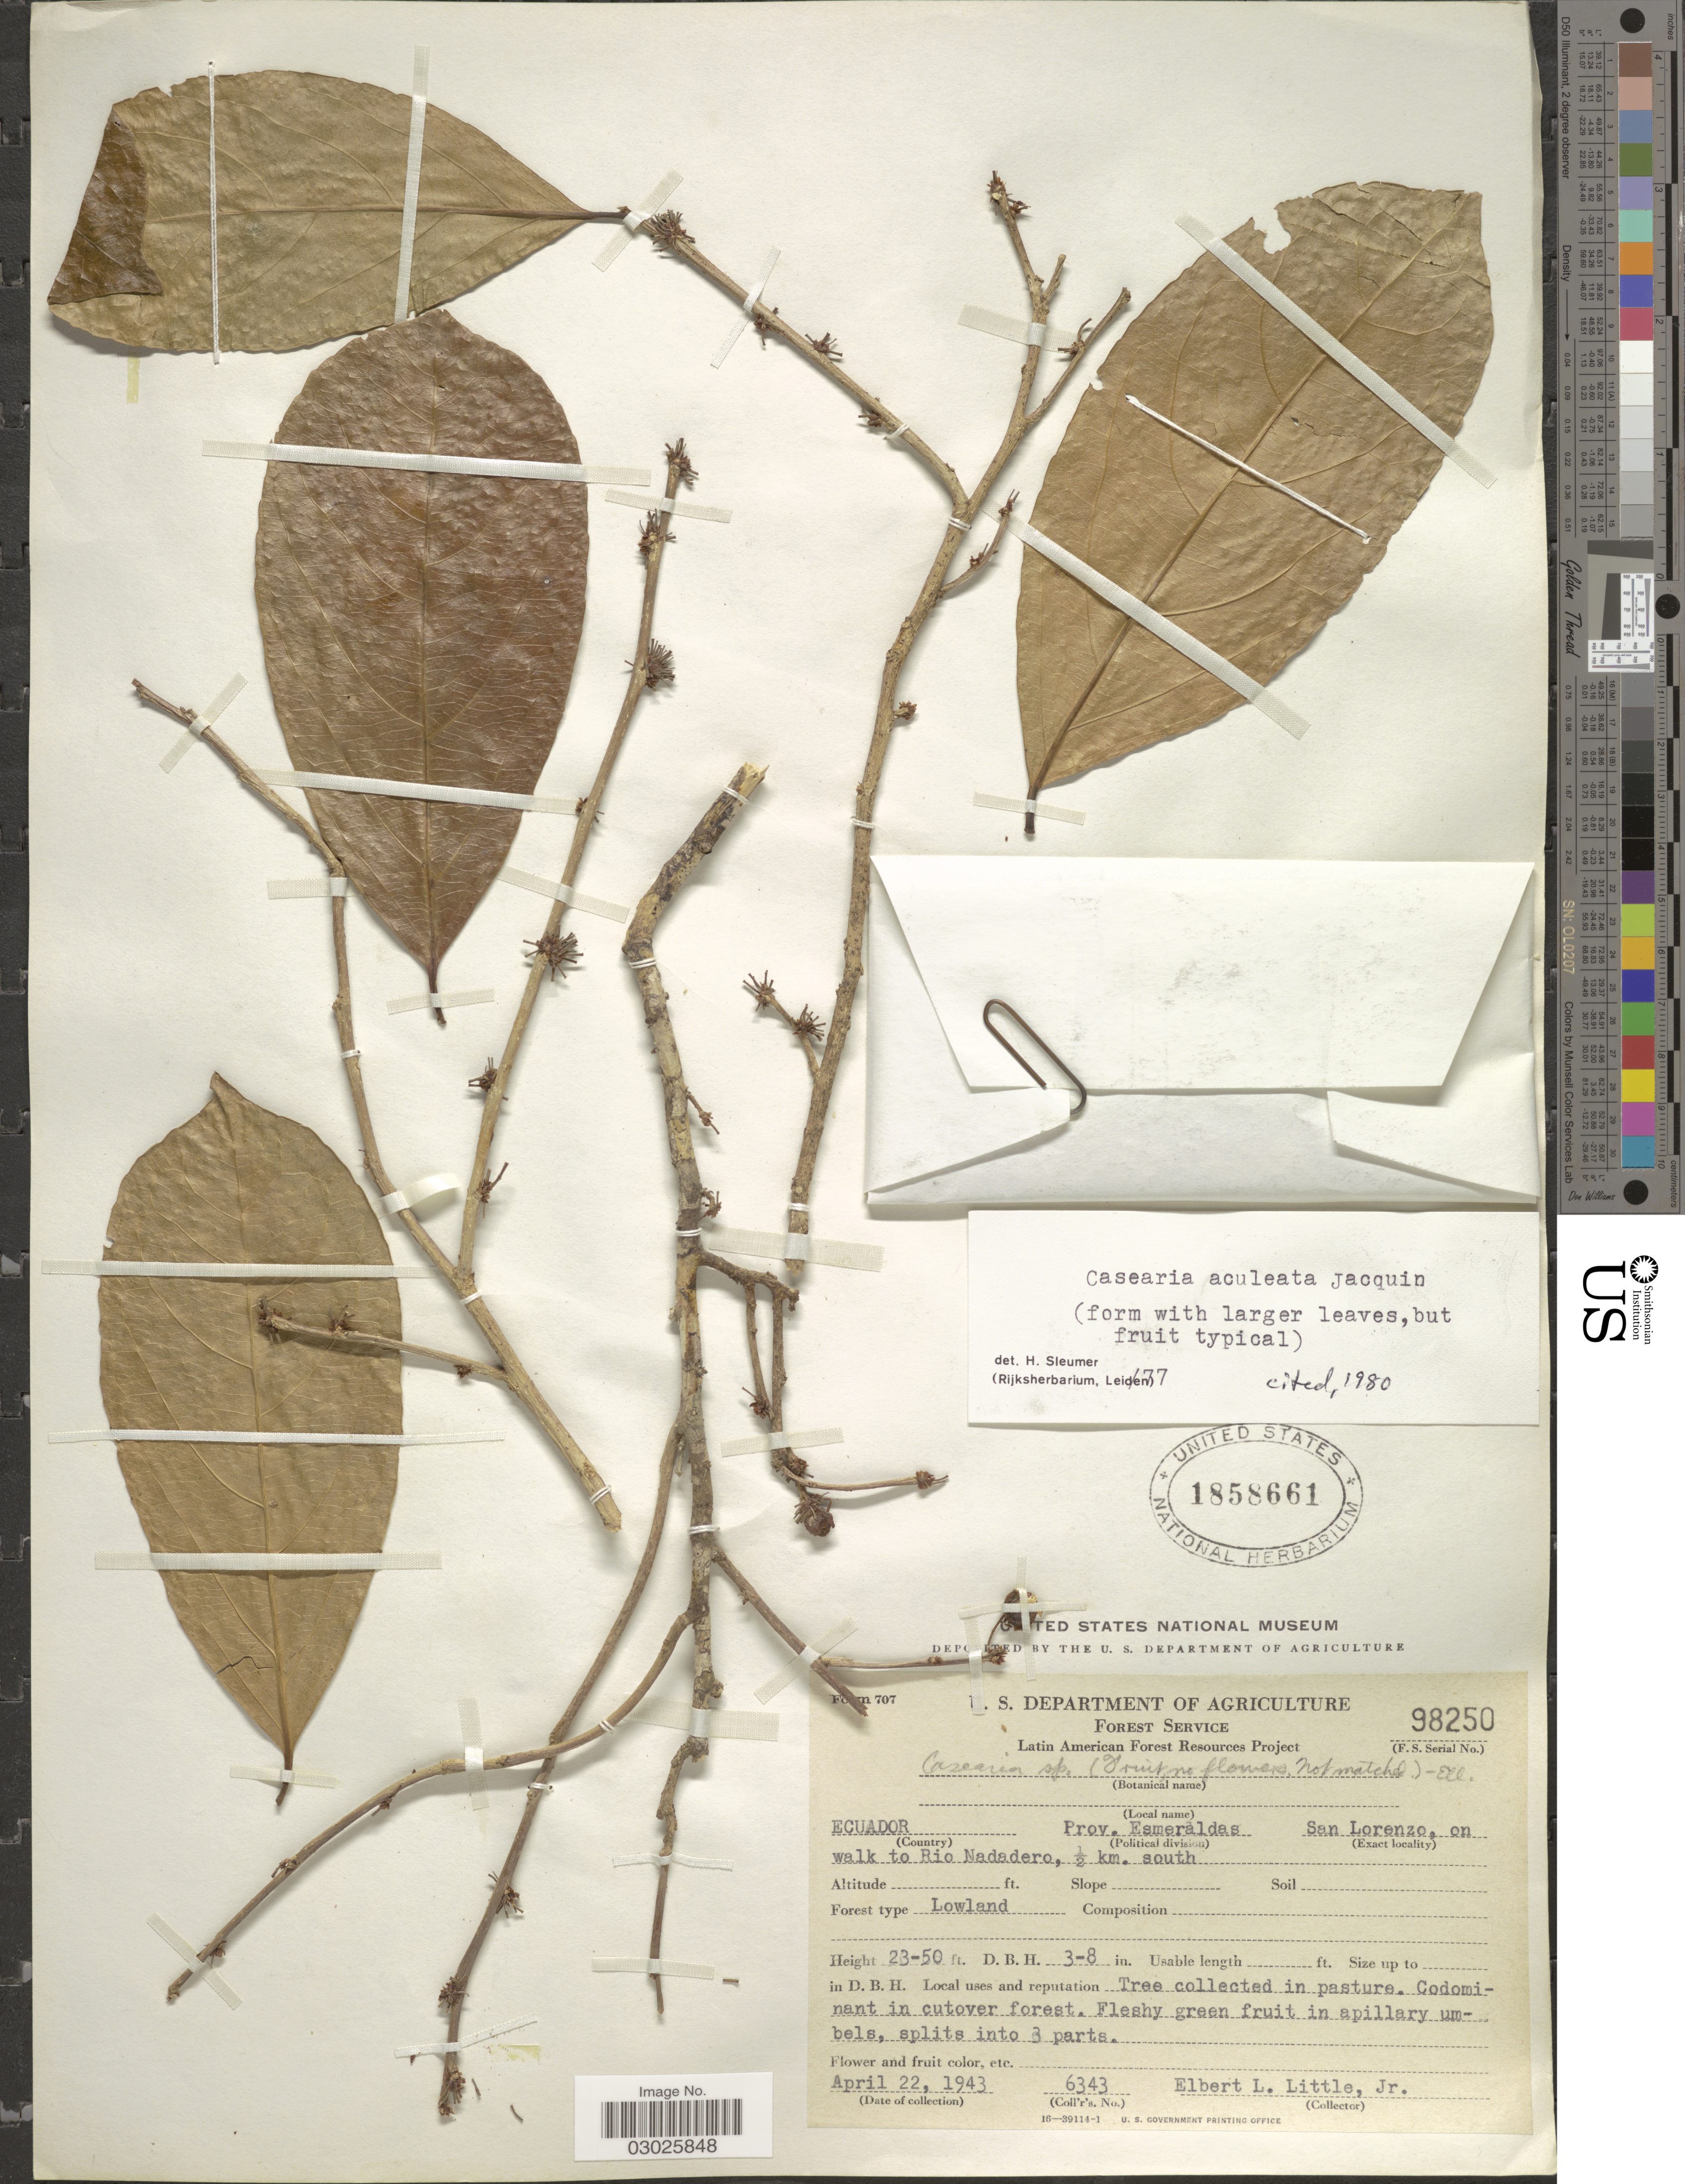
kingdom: Plantae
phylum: Tracheophyta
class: Magnoliopsida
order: Malpighiales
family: Salicaceae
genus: Casearia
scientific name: Casearia aculeata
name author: Jacq.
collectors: E. L. Little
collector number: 6343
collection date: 1943-04-22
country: Ecuador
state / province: Esmeraldas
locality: San Lorenzo, on walk to Rio Nadadero, ½ km. south.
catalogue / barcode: US 1858661